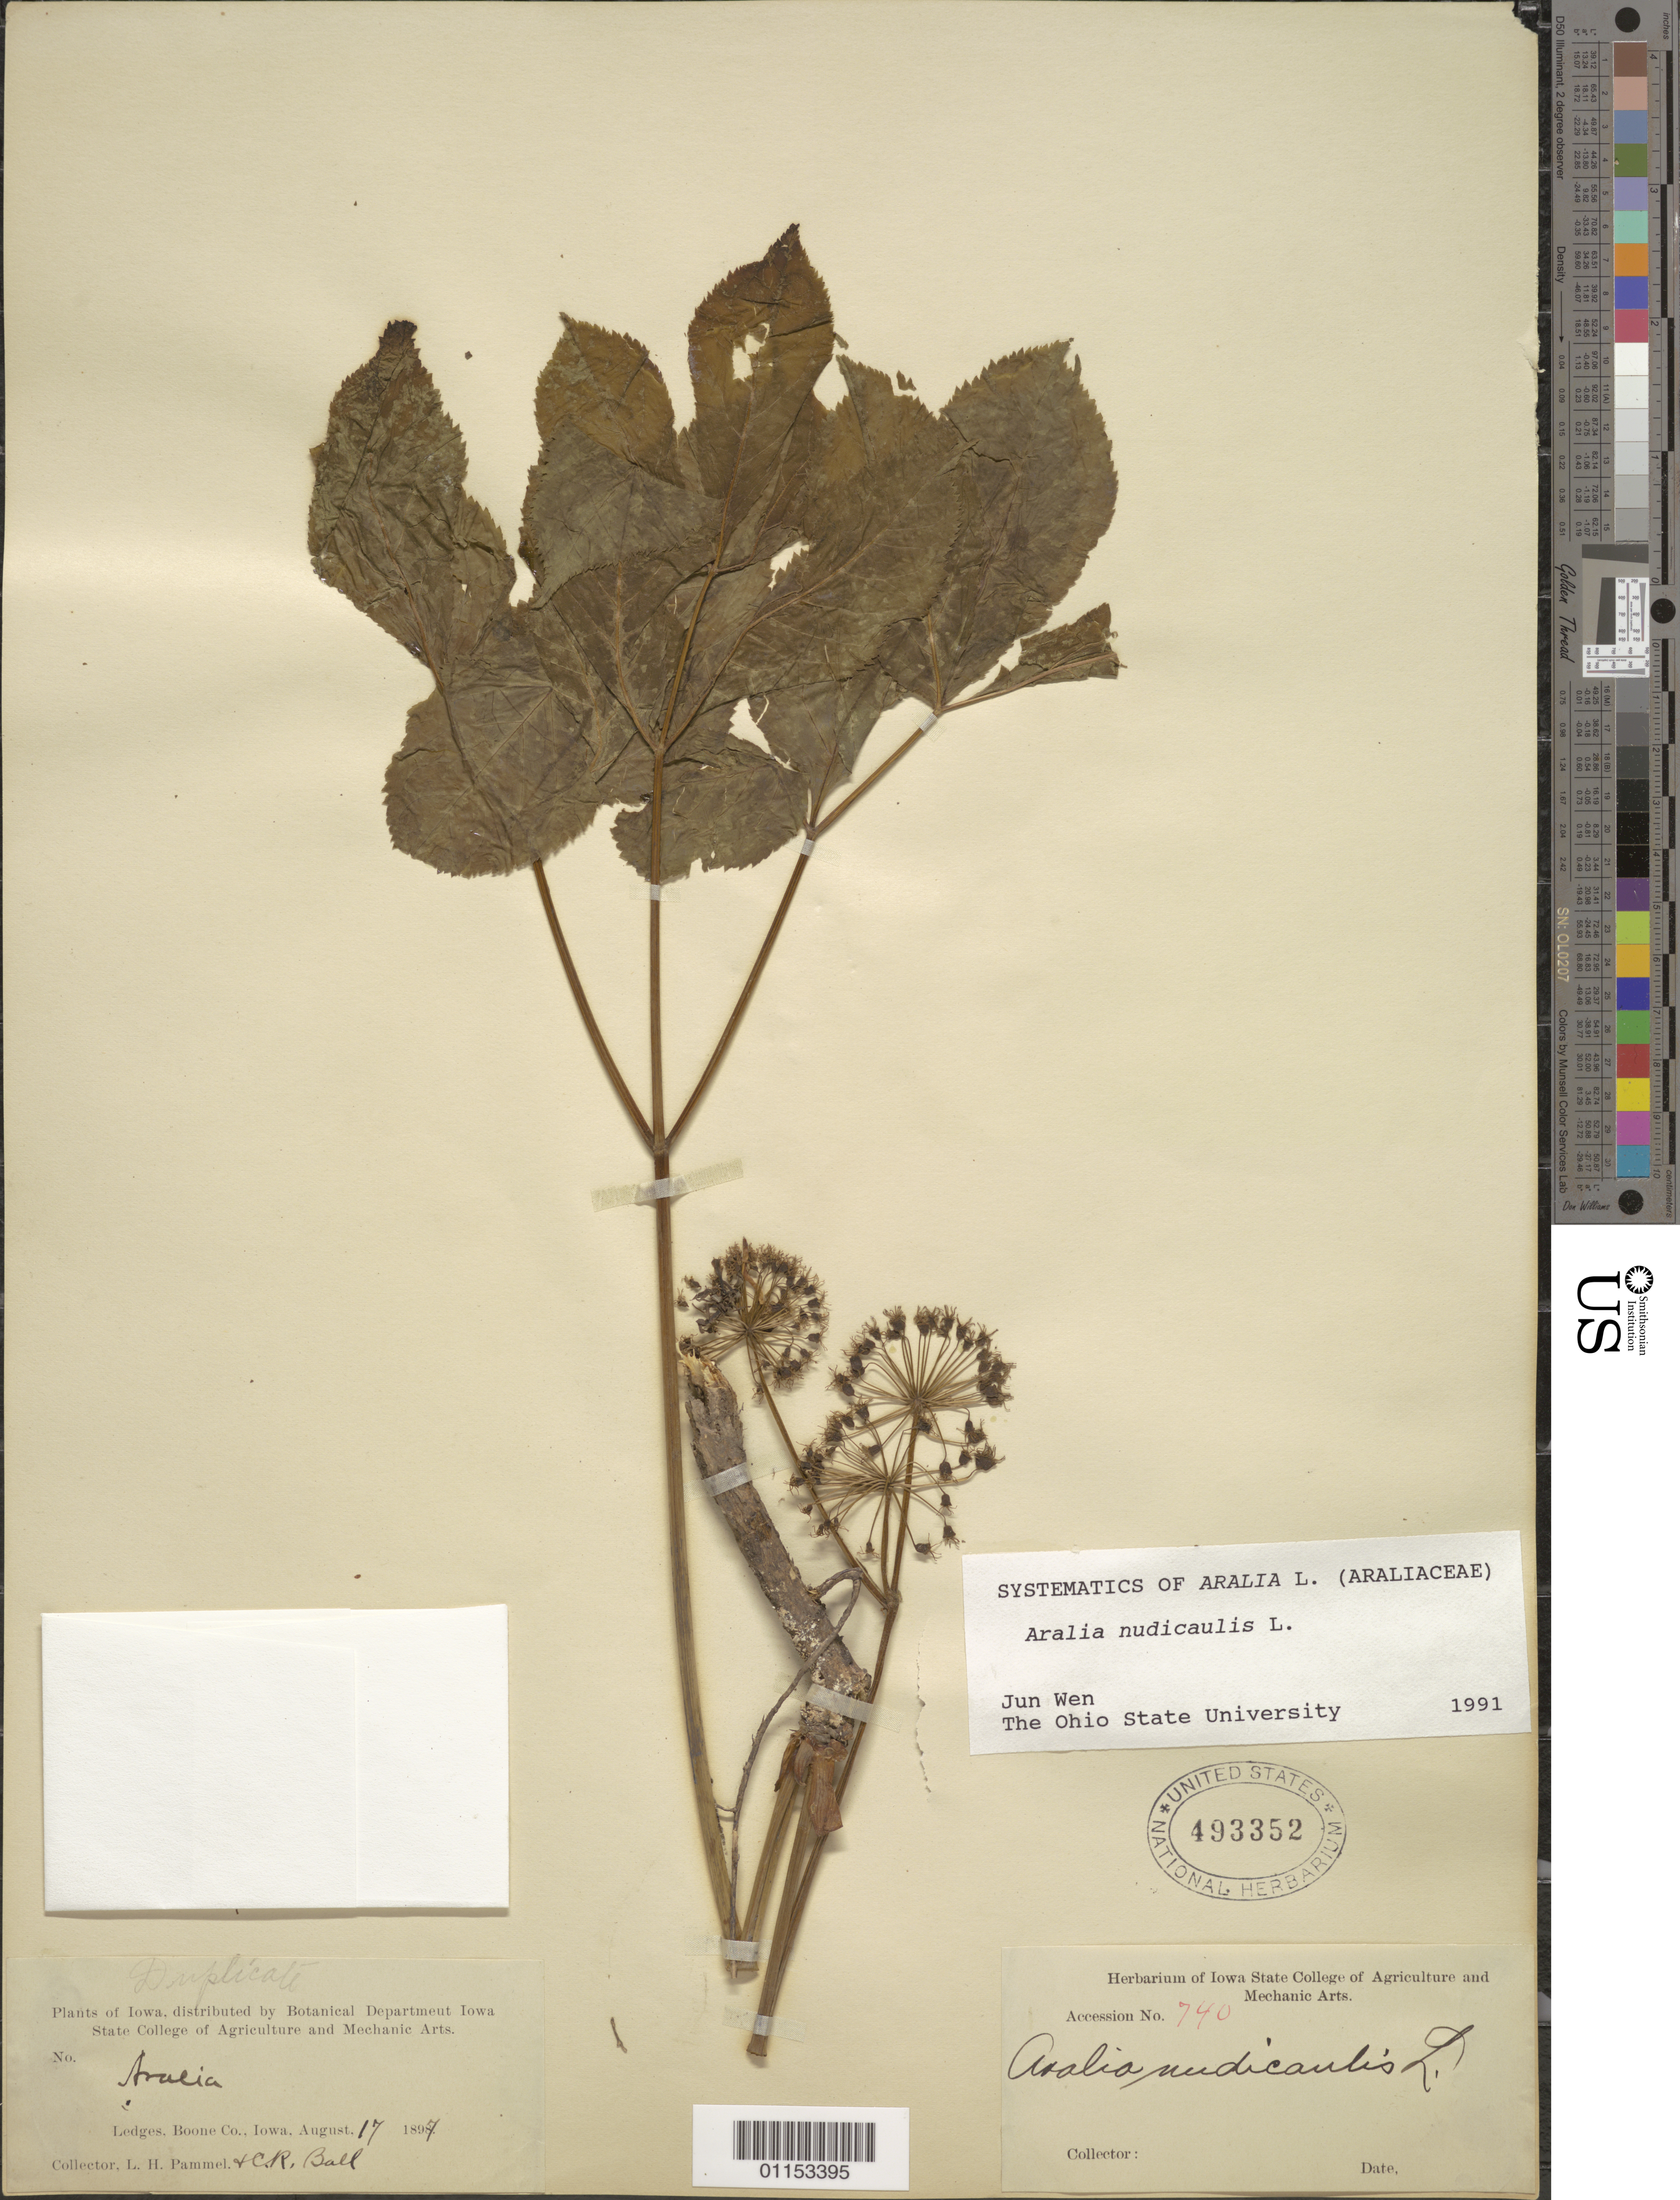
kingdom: Plantae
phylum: Tracheophyta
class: Magnoliopsida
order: Apiales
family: Araliaceae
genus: Aralia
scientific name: Aralia nudicaulis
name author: L.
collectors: L. Pammel & C. R. Ball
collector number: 740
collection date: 1898-08-17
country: United States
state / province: Iowa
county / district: Boone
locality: Ledges.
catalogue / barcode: US 493352